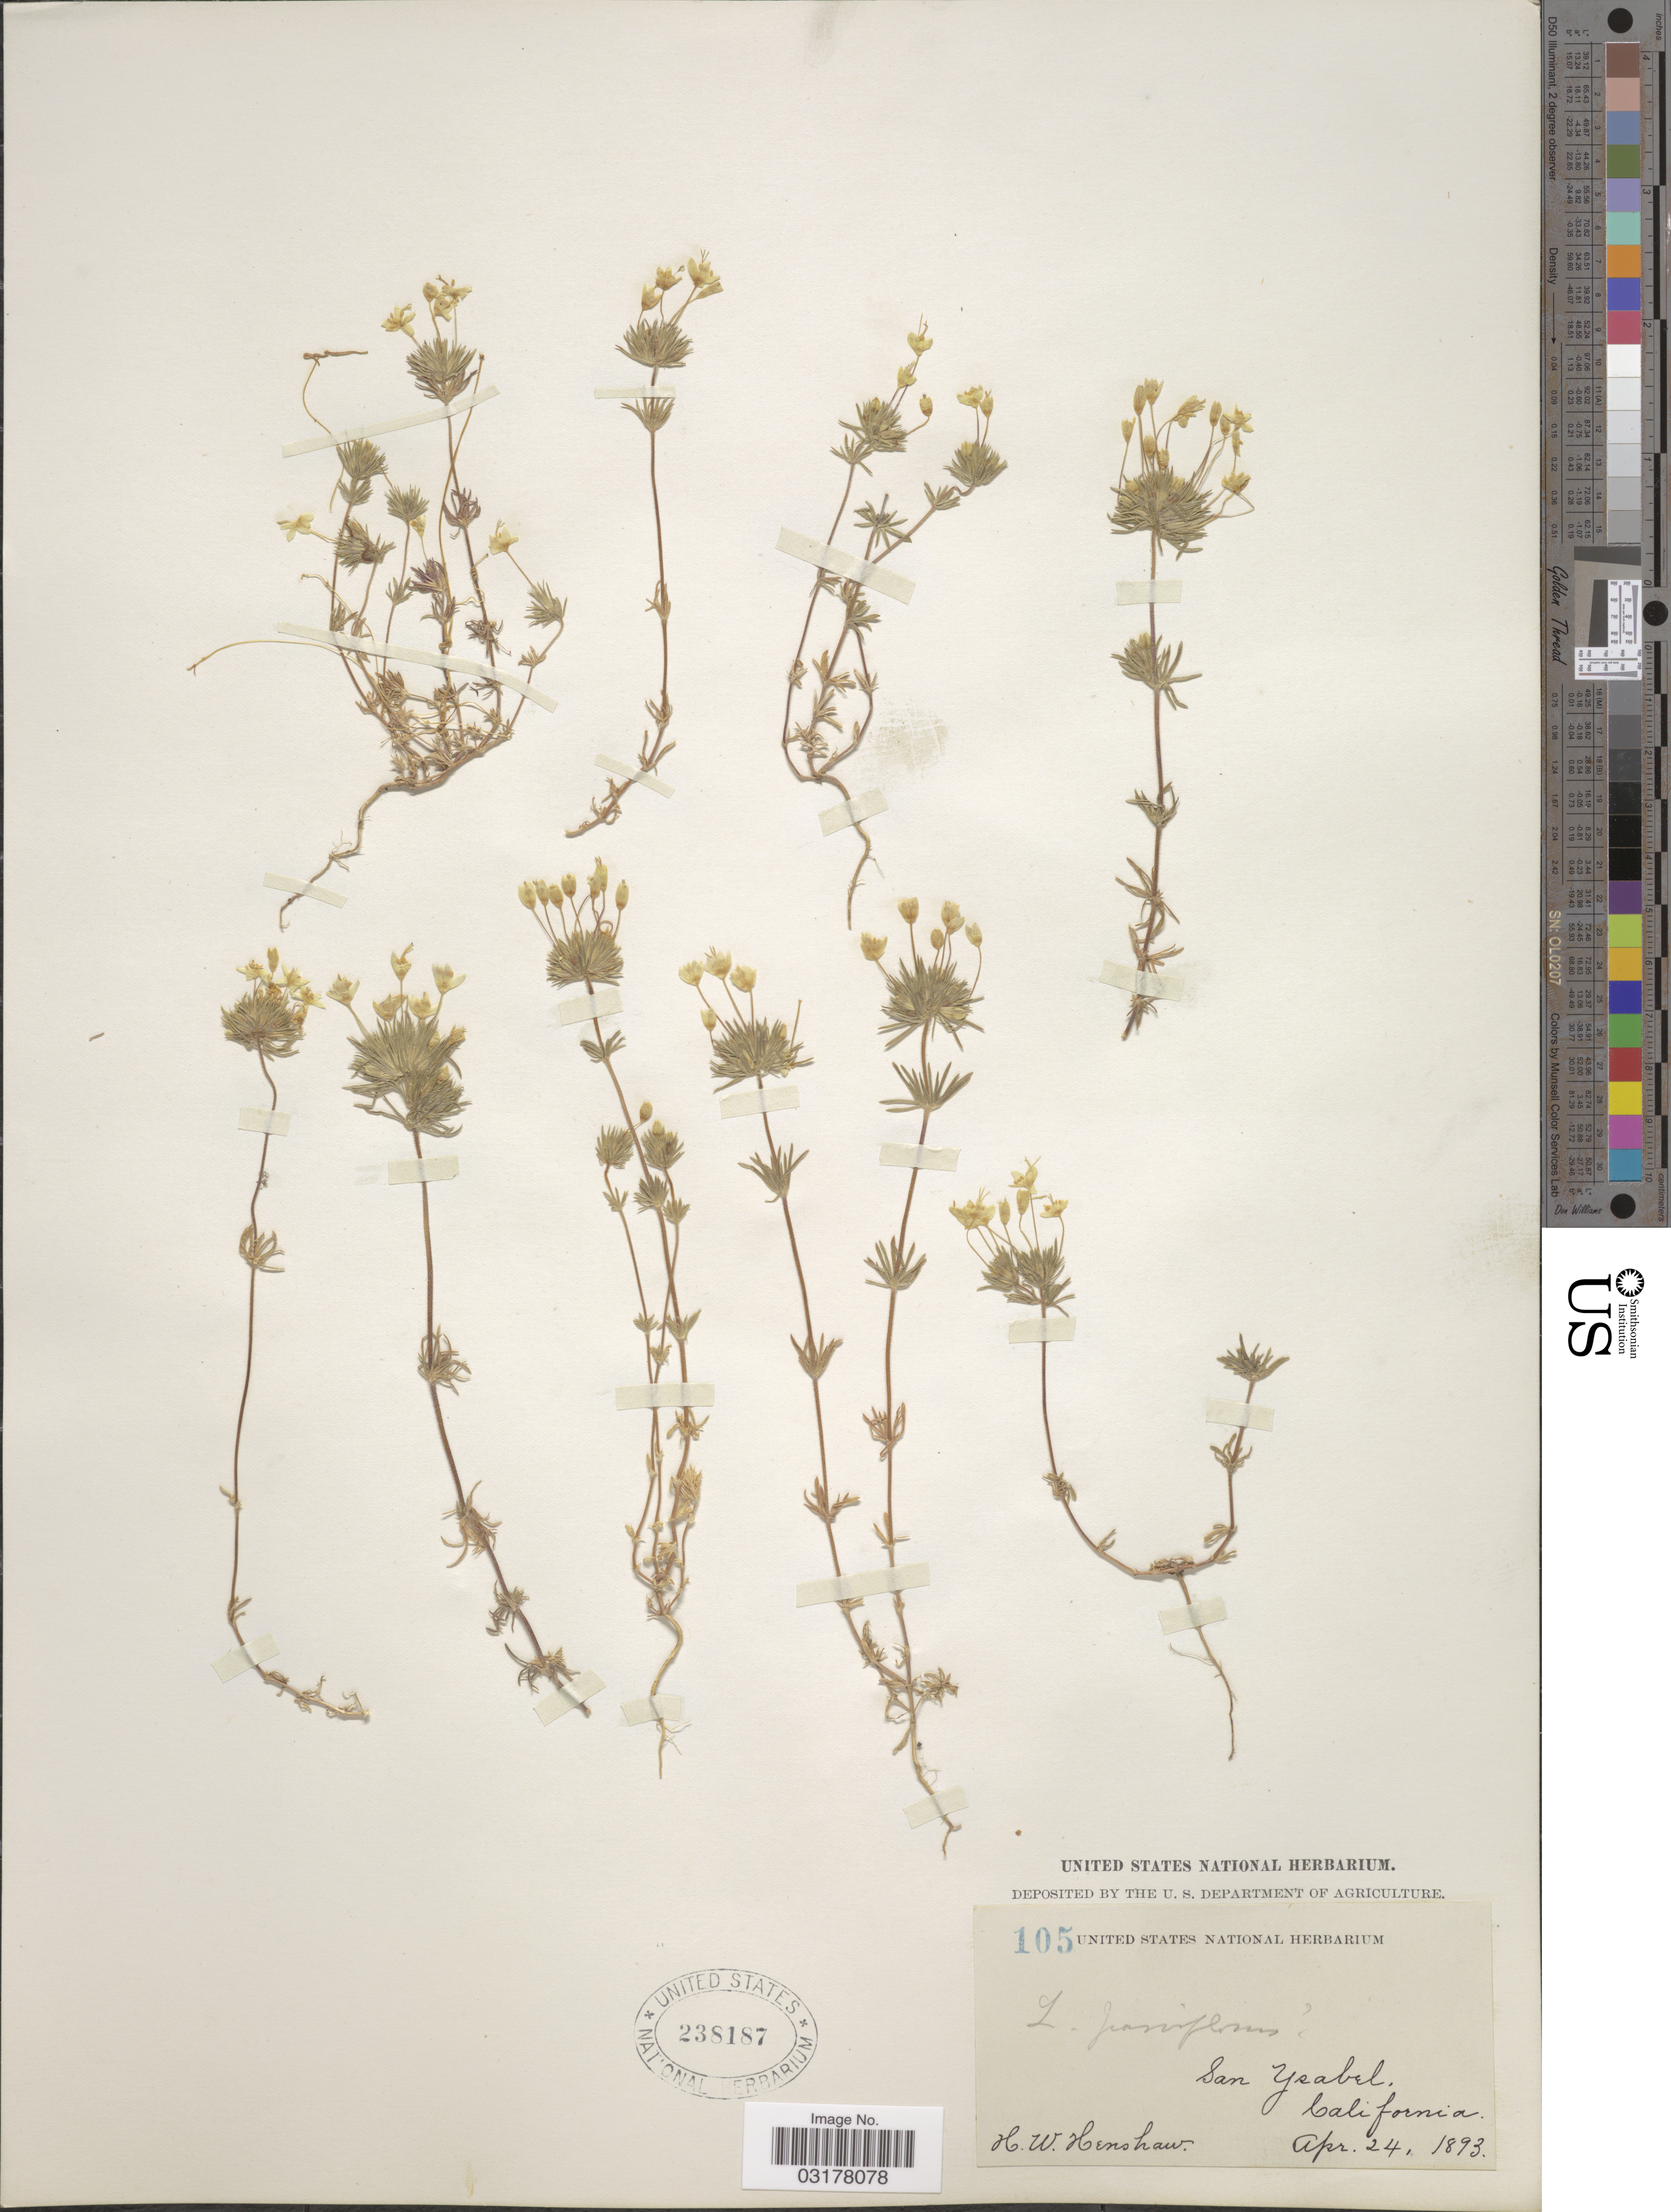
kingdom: Plantae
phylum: Tracheophyta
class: Magnoliopsida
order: Ericales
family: Polemoniaceae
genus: Leptosiphon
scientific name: Leptosiphon parviflorus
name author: Benth.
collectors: H. Henshaw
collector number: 105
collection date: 1893-04-24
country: United States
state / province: California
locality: San Ysabel.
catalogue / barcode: US 238187